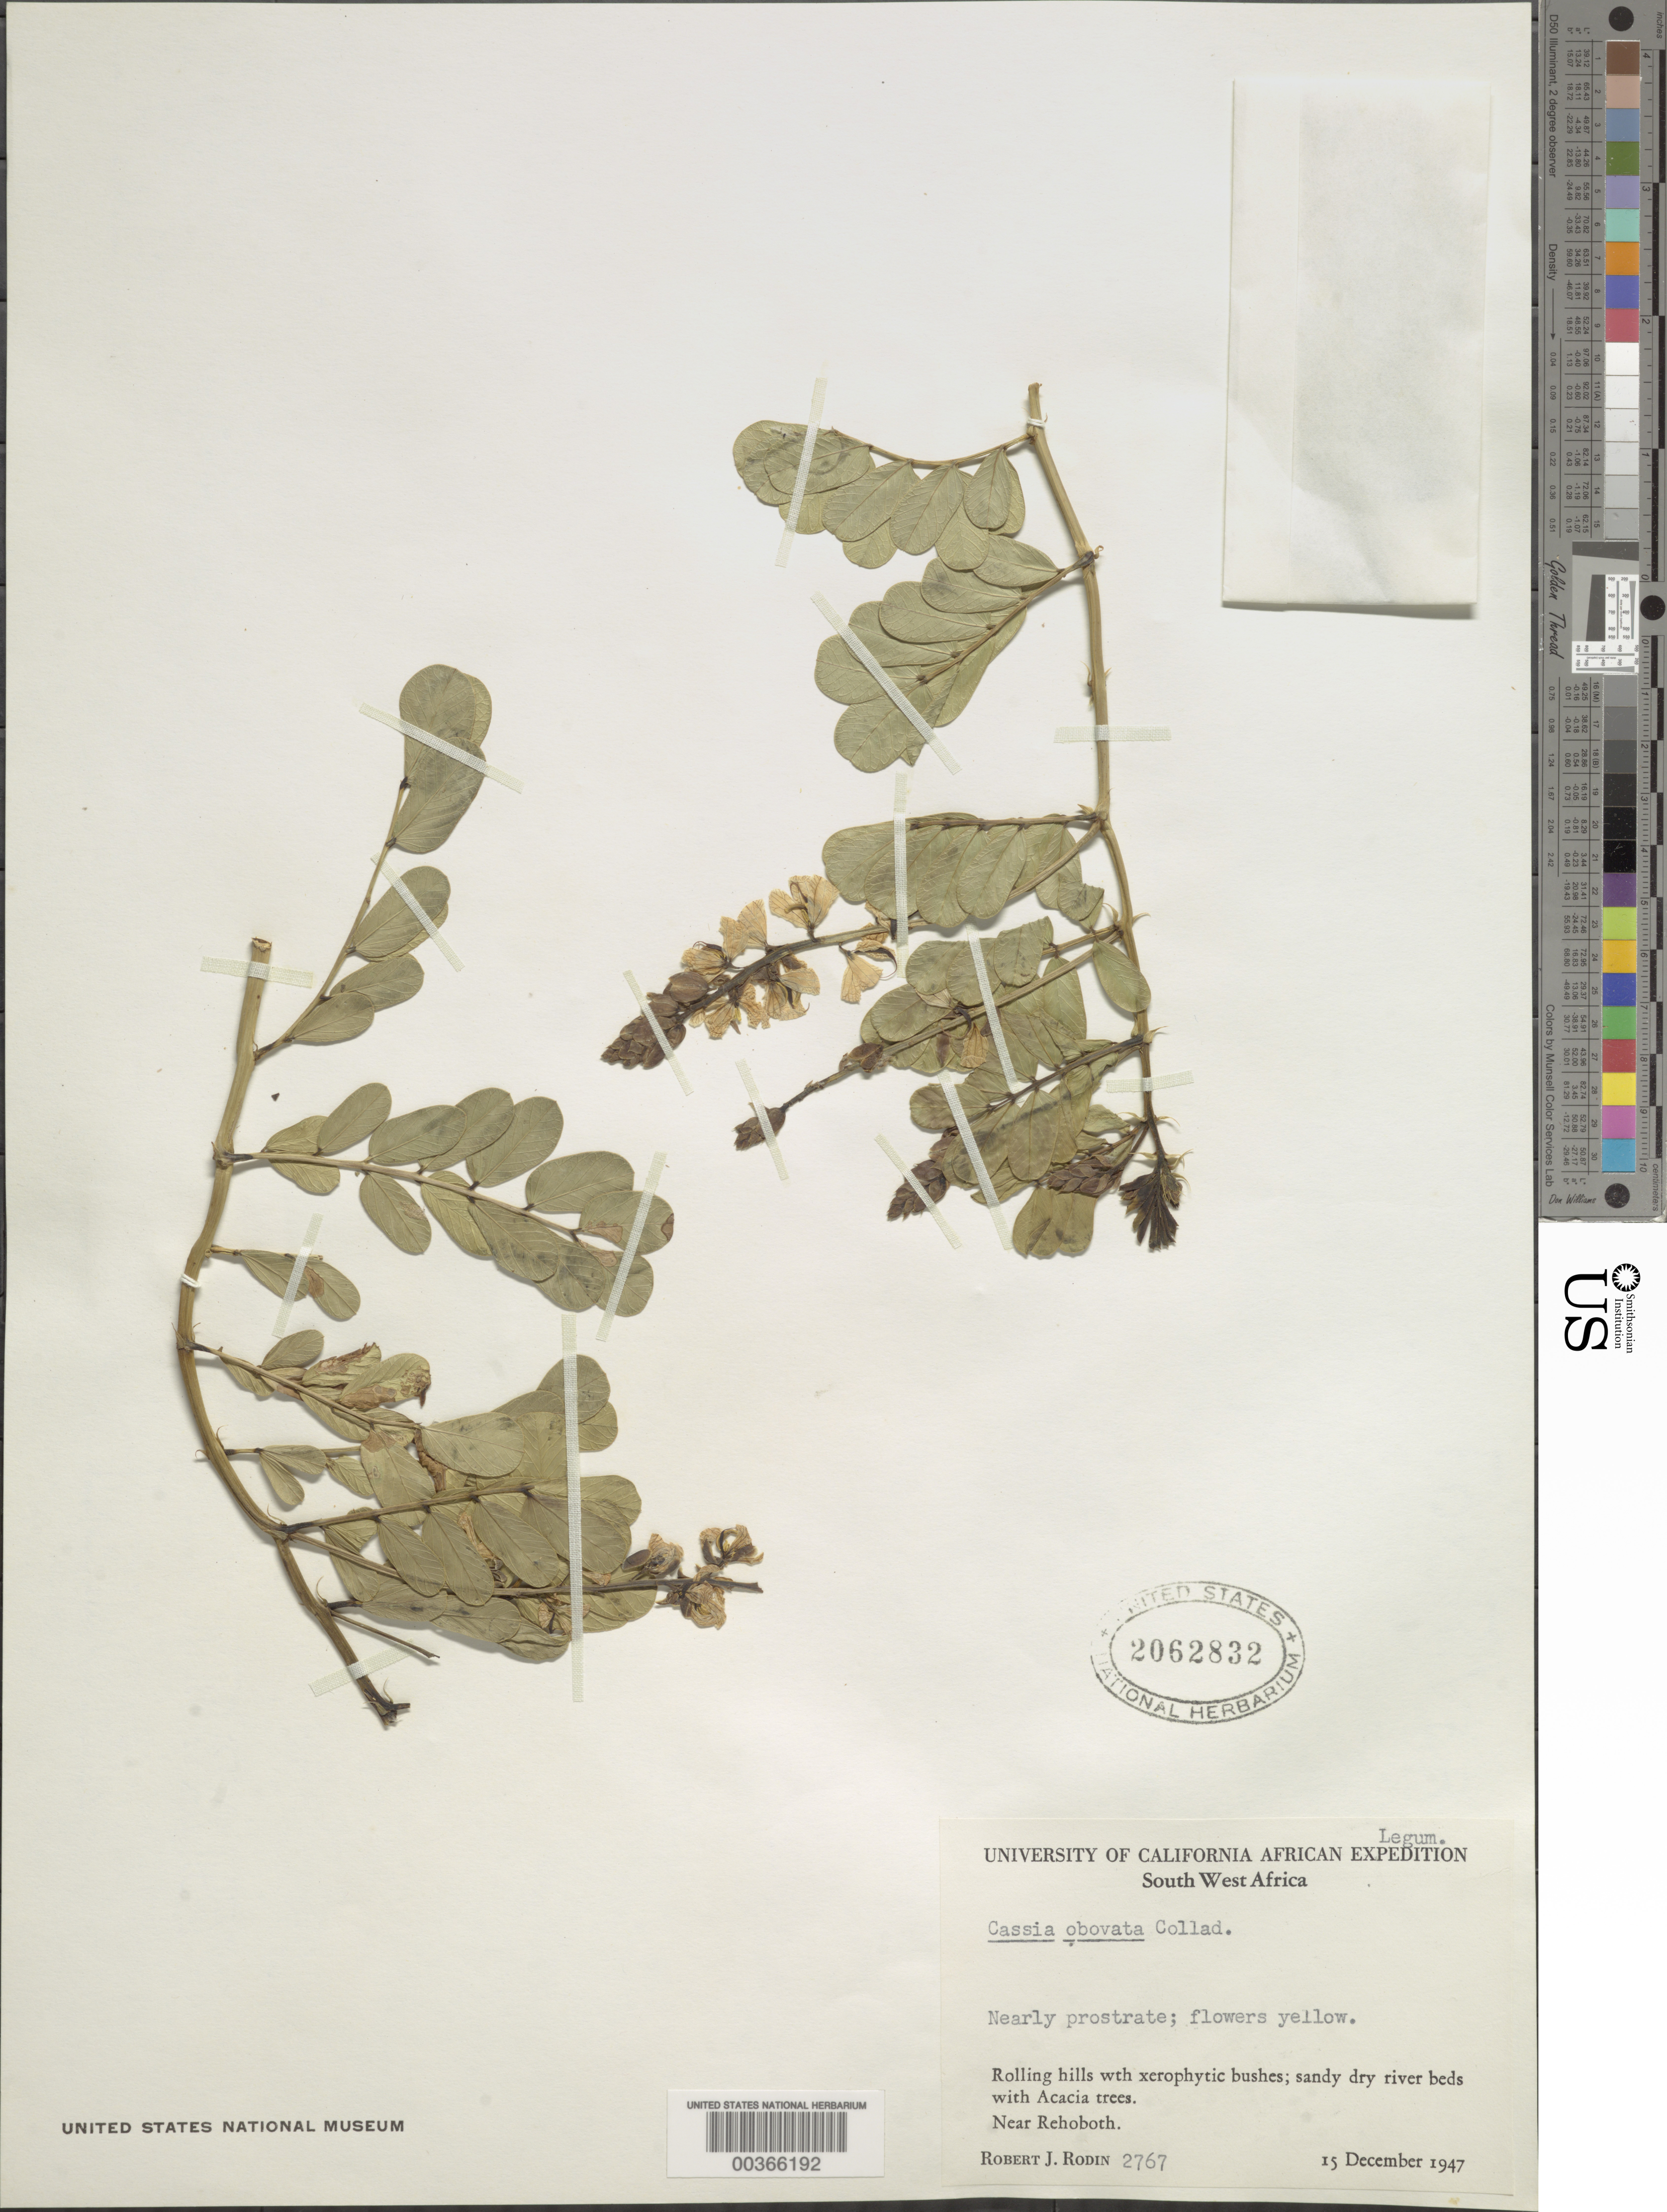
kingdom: Plantae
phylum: Tracheophyta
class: Magnoliopsida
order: Fabales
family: Fabaceae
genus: Senna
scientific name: Senna italica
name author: Mill.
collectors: R. J. Rodin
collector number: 2767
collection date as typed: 15 Dec 1947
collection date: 1947-12-15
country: Namibia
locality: Near rehoboth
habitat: Rolling hills; sandy dry river beds with trees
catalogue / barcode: US 2062832